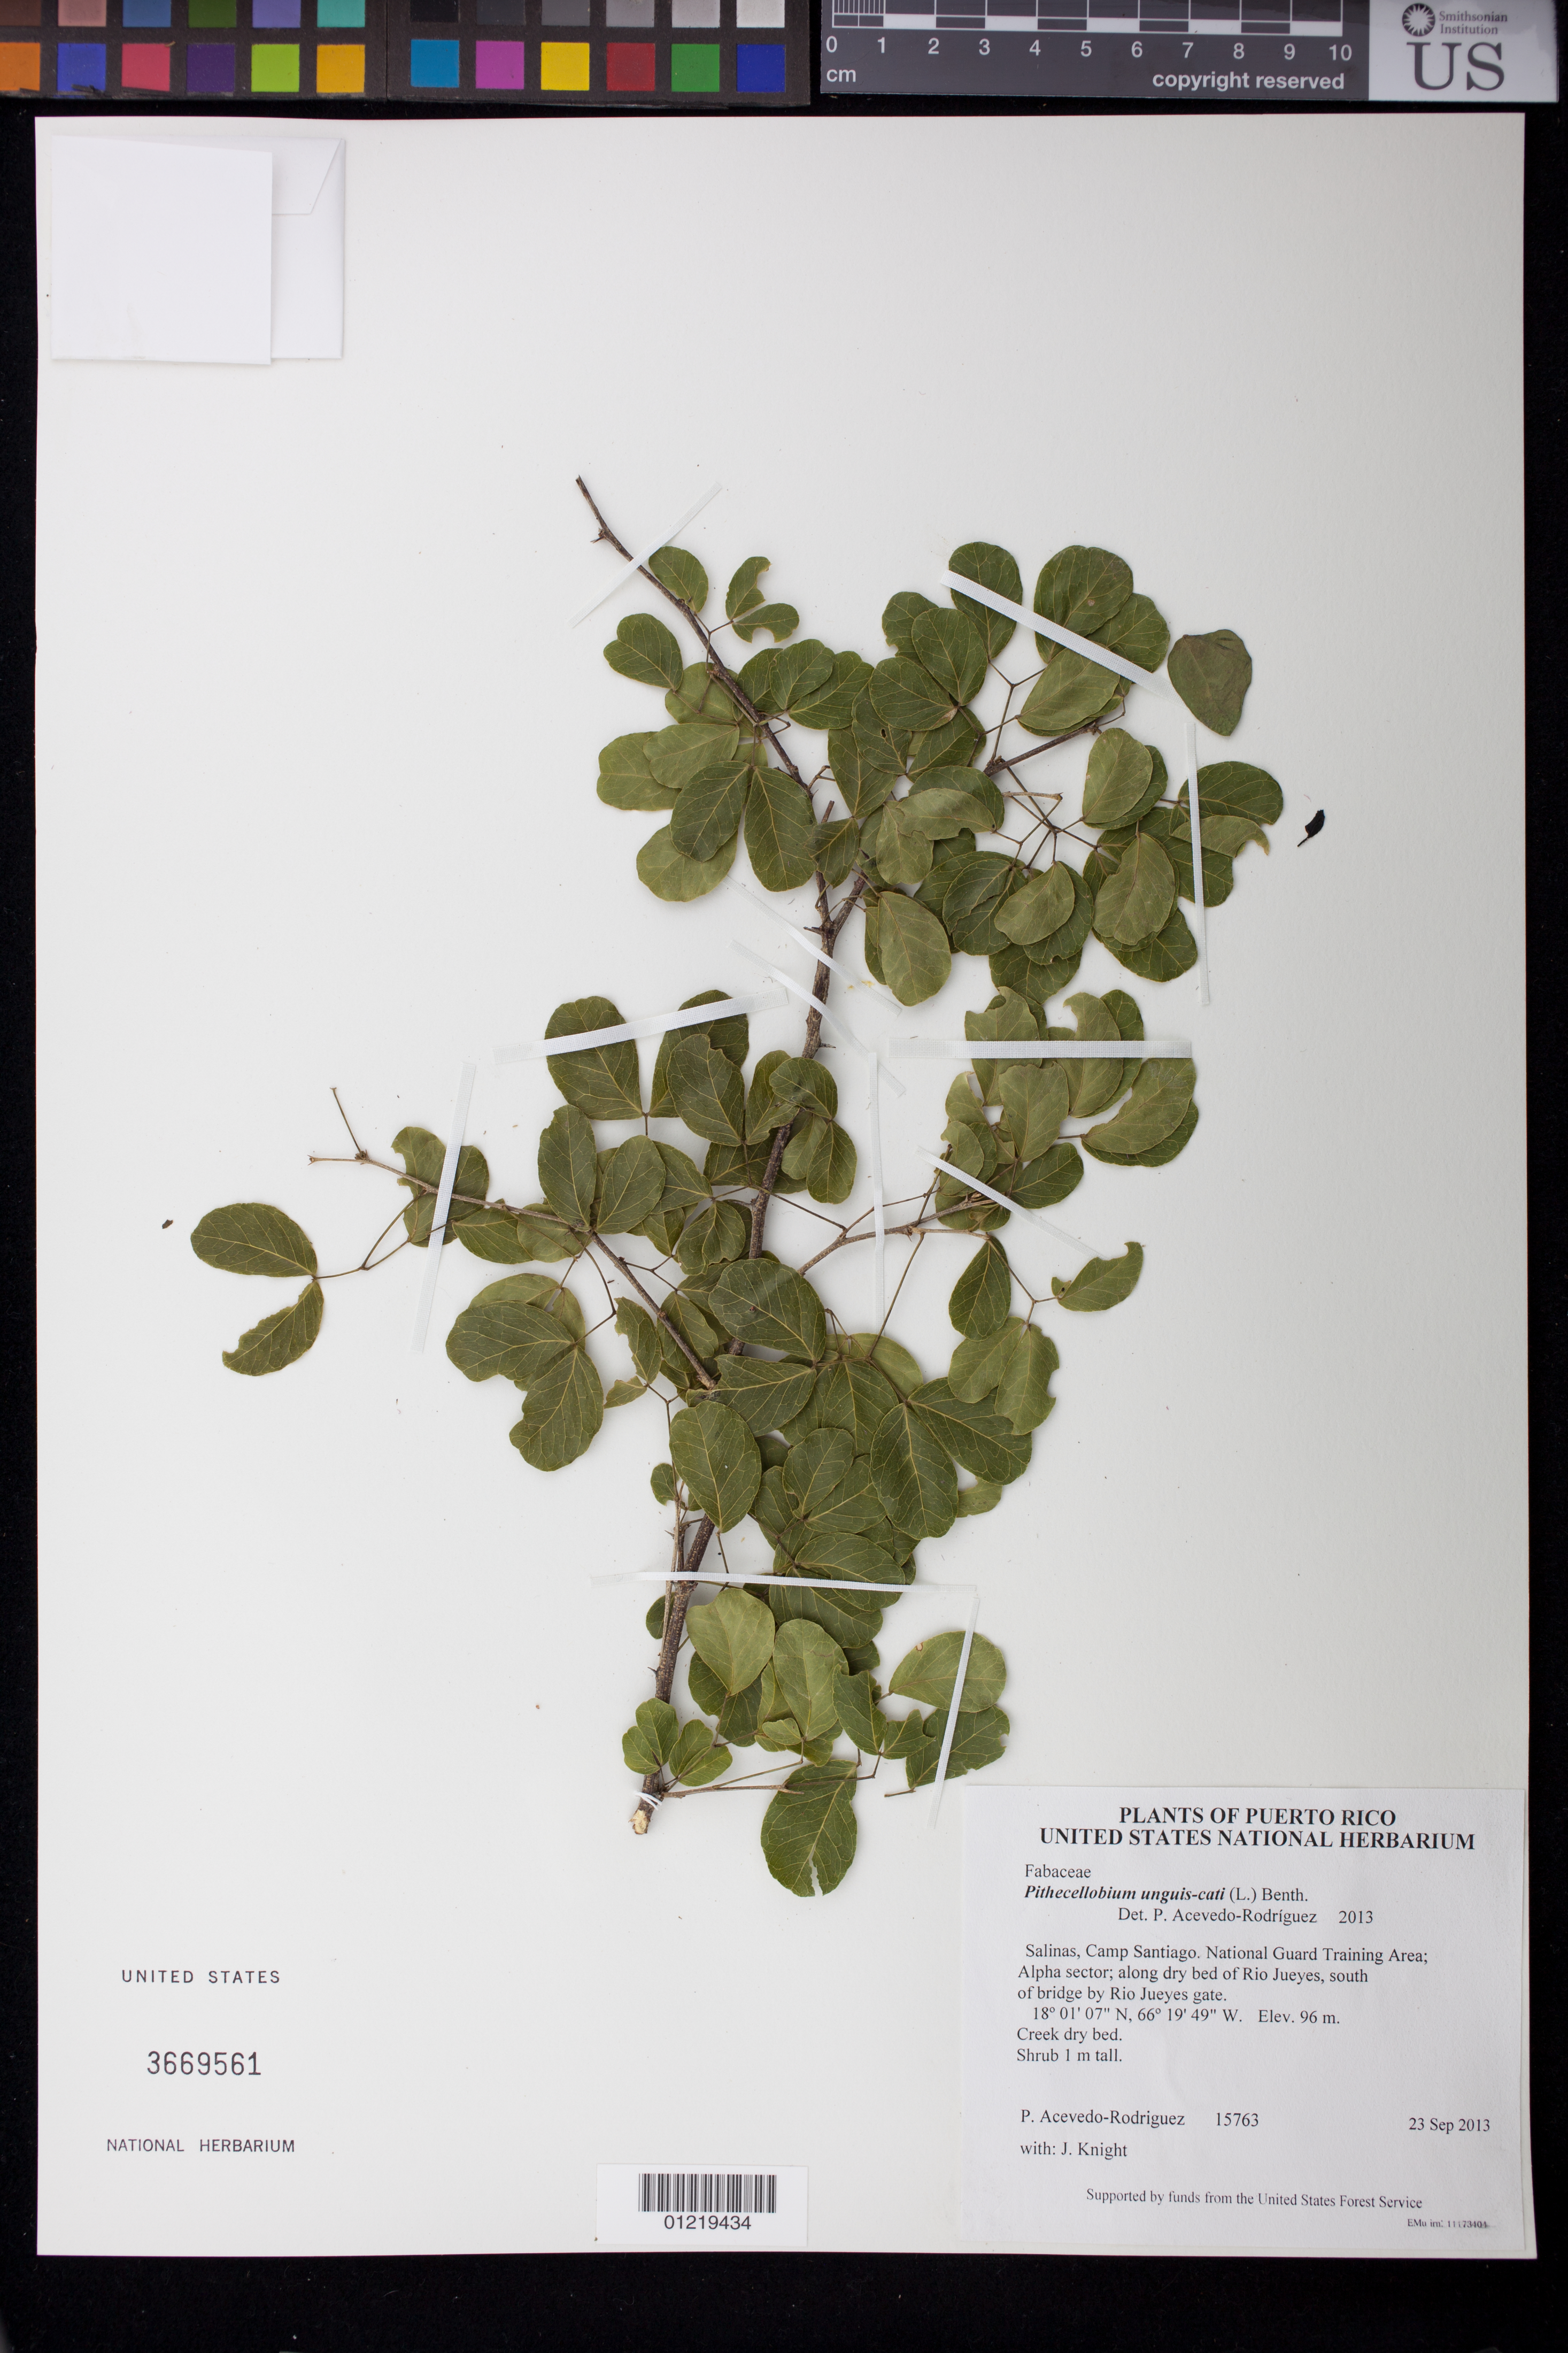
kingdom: Plantae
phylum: Tracheophyta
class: Magnoliopsida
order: Fabales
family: Fabaceae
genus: Pithecellobium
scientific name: Pithecellobium unguis-cati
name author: (L.) Benth.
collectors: P. Acevedo-Rodr. & J. Knight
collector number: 15763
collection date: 2013-09-23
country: Puerto Rico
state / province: Salinas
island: Puerto Rico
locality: Camp Santiago. National Guard Training Area; Alpha sector; along dry bed of Rio Jueyes, south of bridge by Rio Jueyes gate.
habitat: Creek dry bed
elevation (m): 96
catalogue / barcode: US 3669561